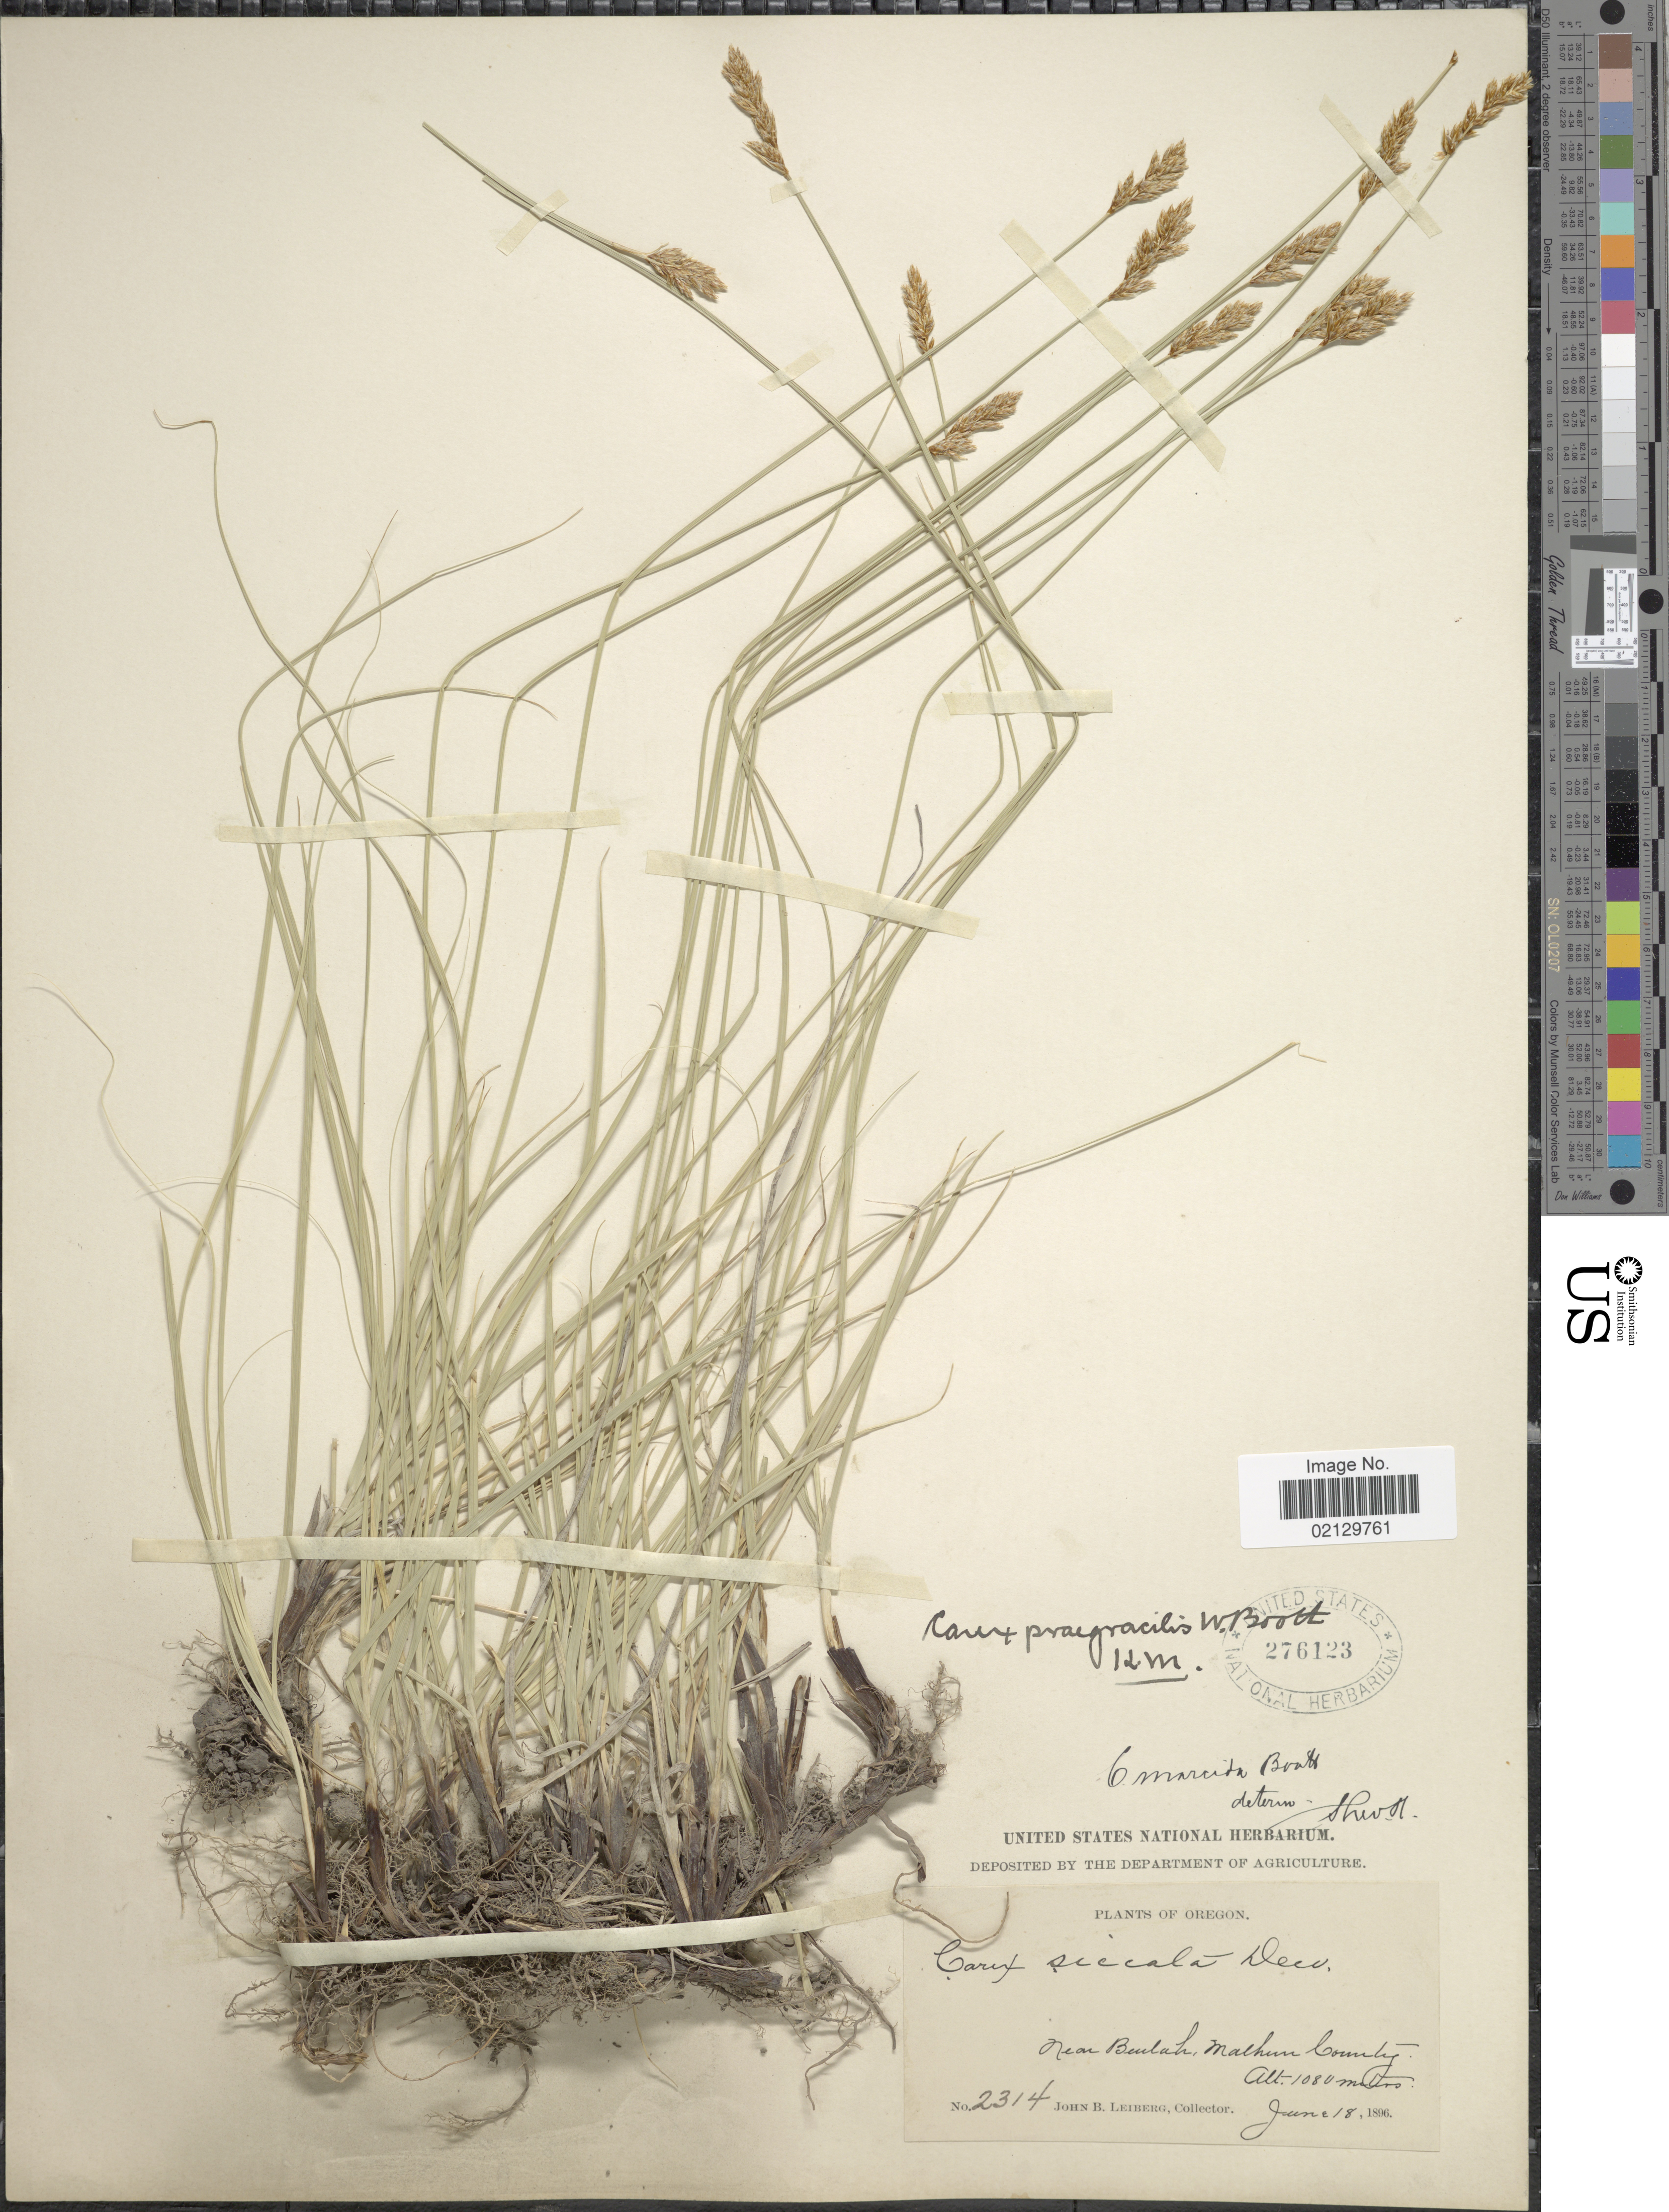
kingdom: Plantae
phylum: Tracheophyta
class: Liliopsida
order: Poales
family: Cyperaceae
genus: Carex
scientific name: Carex praegracilis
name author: W. Boott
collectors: J. B. Leiberg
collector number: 2314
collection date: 1896-06-18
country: United States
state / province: Oregon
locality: Near Beulah, Malheur County.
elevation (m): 1080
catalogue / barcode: US 276123